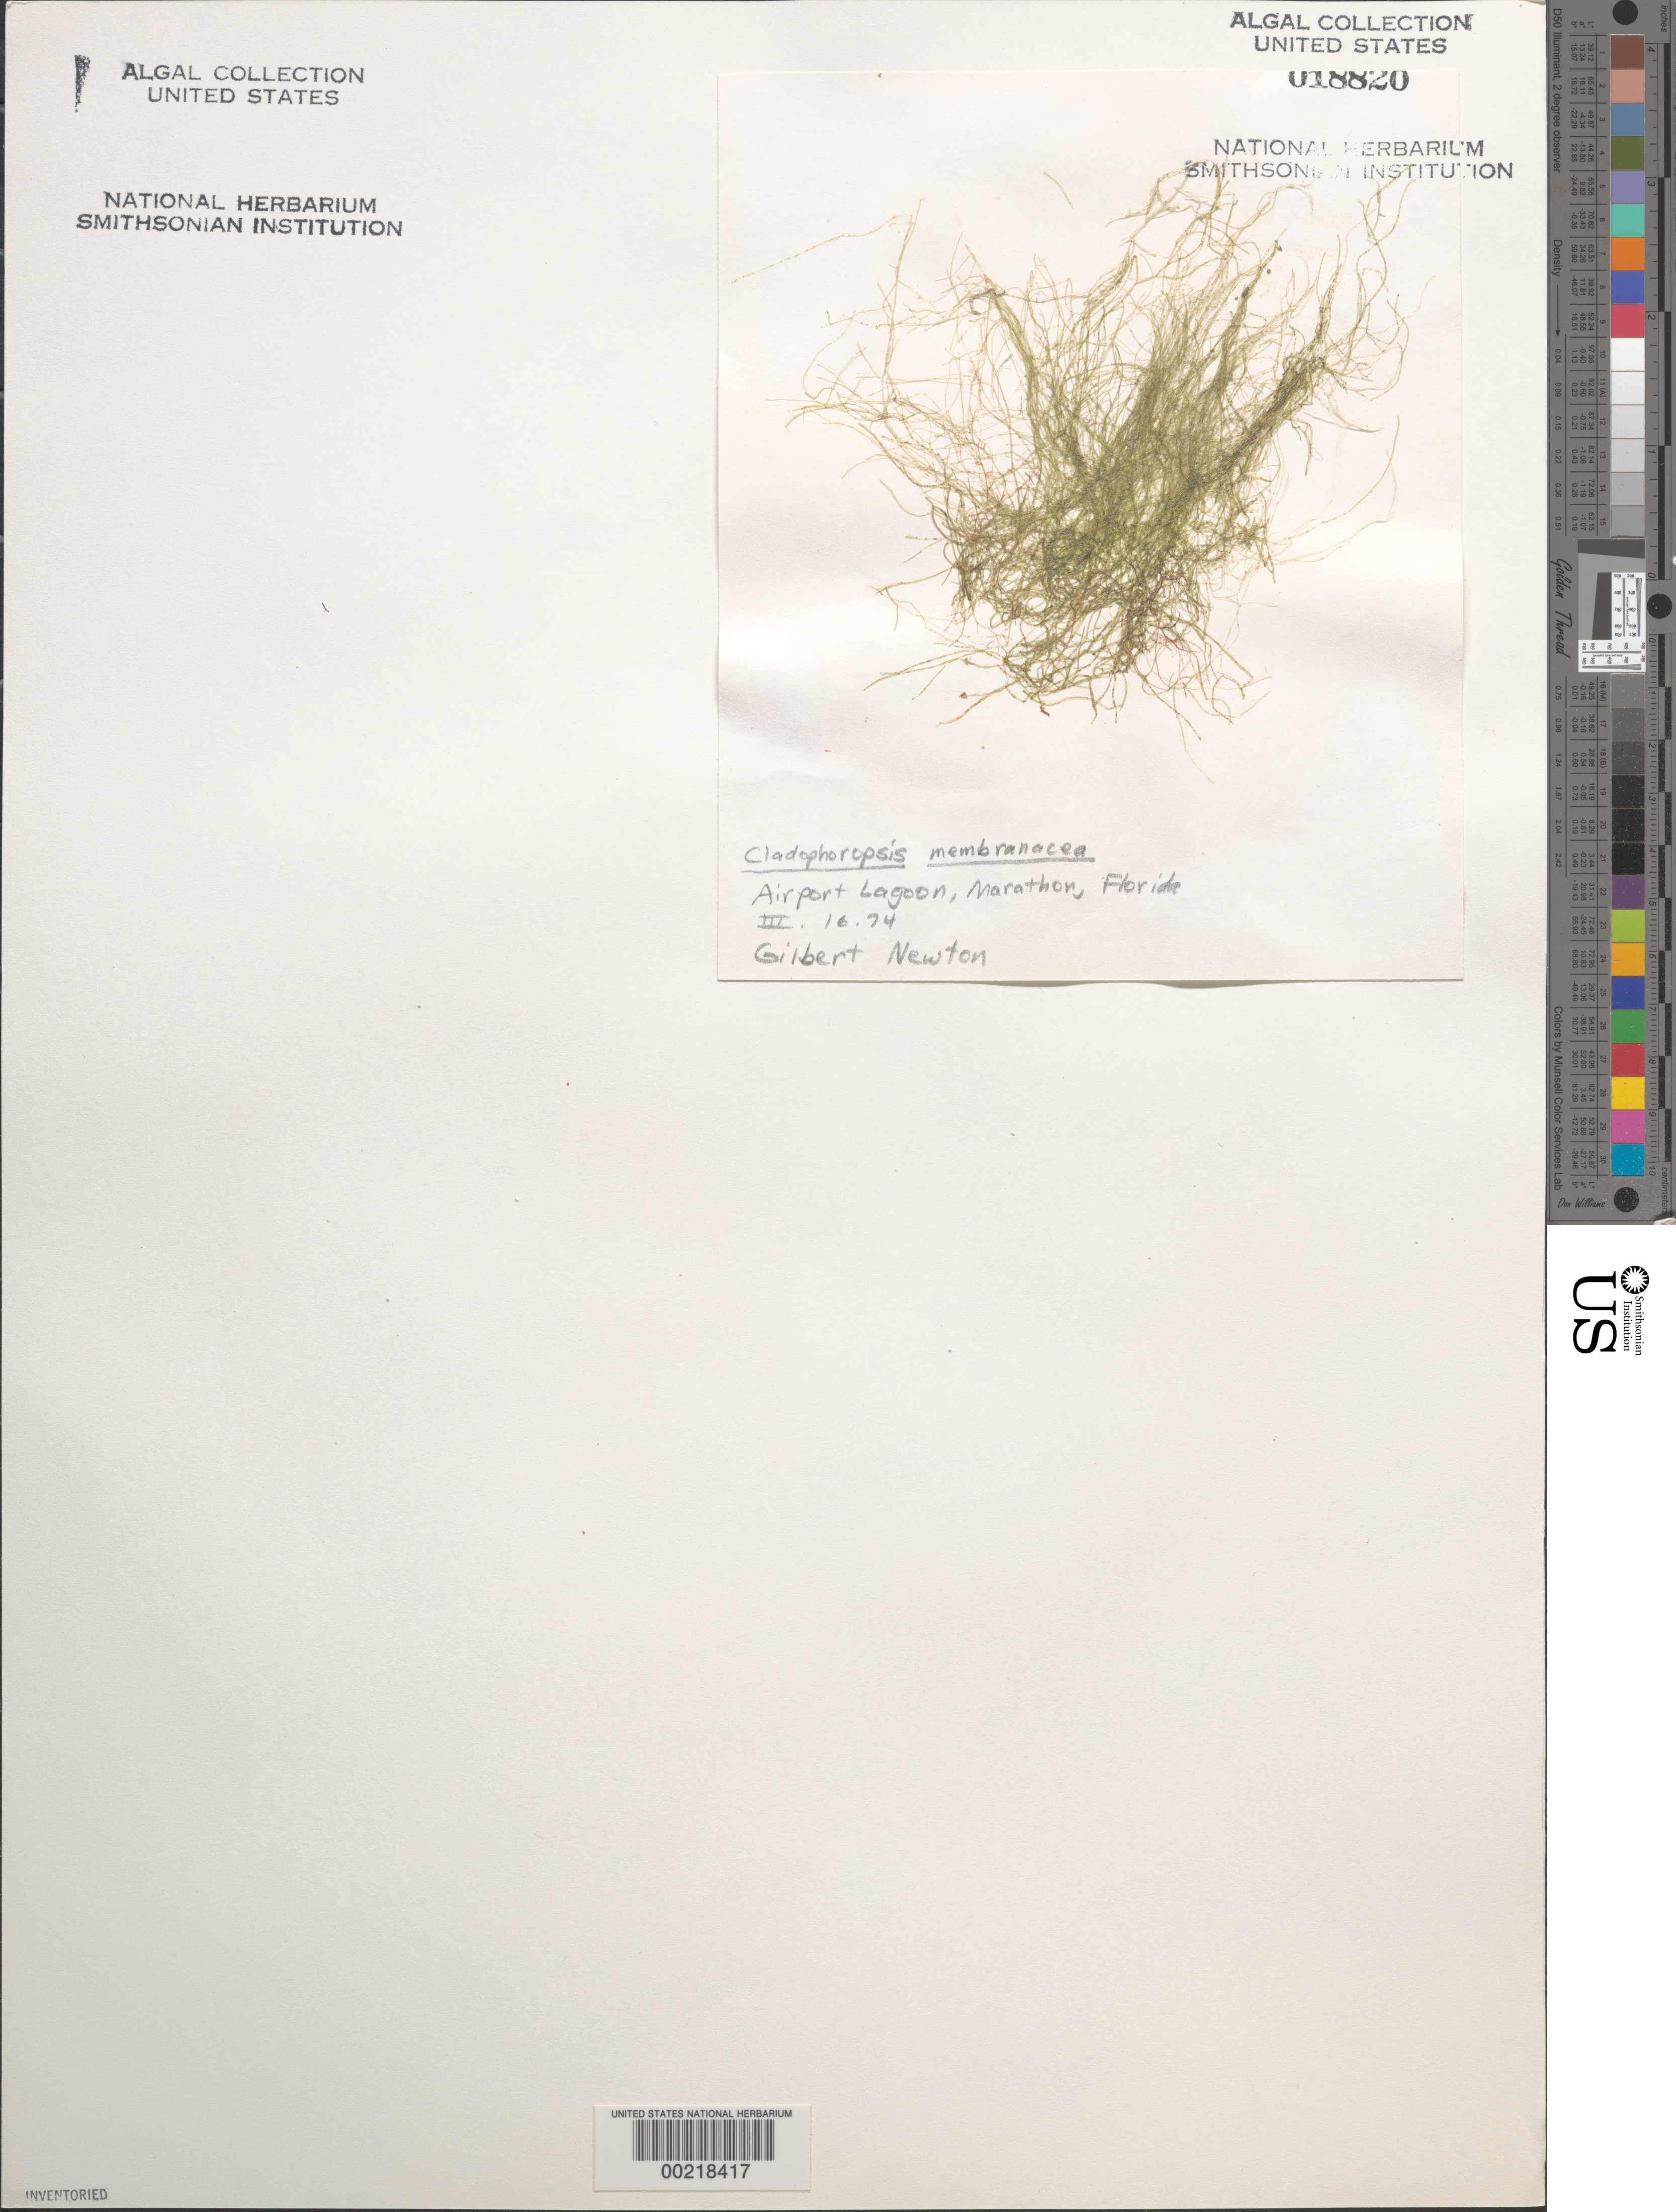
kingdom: Plantae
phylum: Chlorophyta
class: Ulvophyceae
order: Siphonocladales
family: Boodleaceae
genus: Cladophoropsis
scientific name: Cladophoropsis membranacea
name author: (Hofman-Bang) Børgesen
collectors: G. Newton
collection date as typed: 16 Mar 1974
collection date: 1974-03-16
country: United States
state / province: Florida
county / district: Monroe County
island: Key Vaca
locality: Marathon, airport lagoon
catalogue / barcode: US 18820